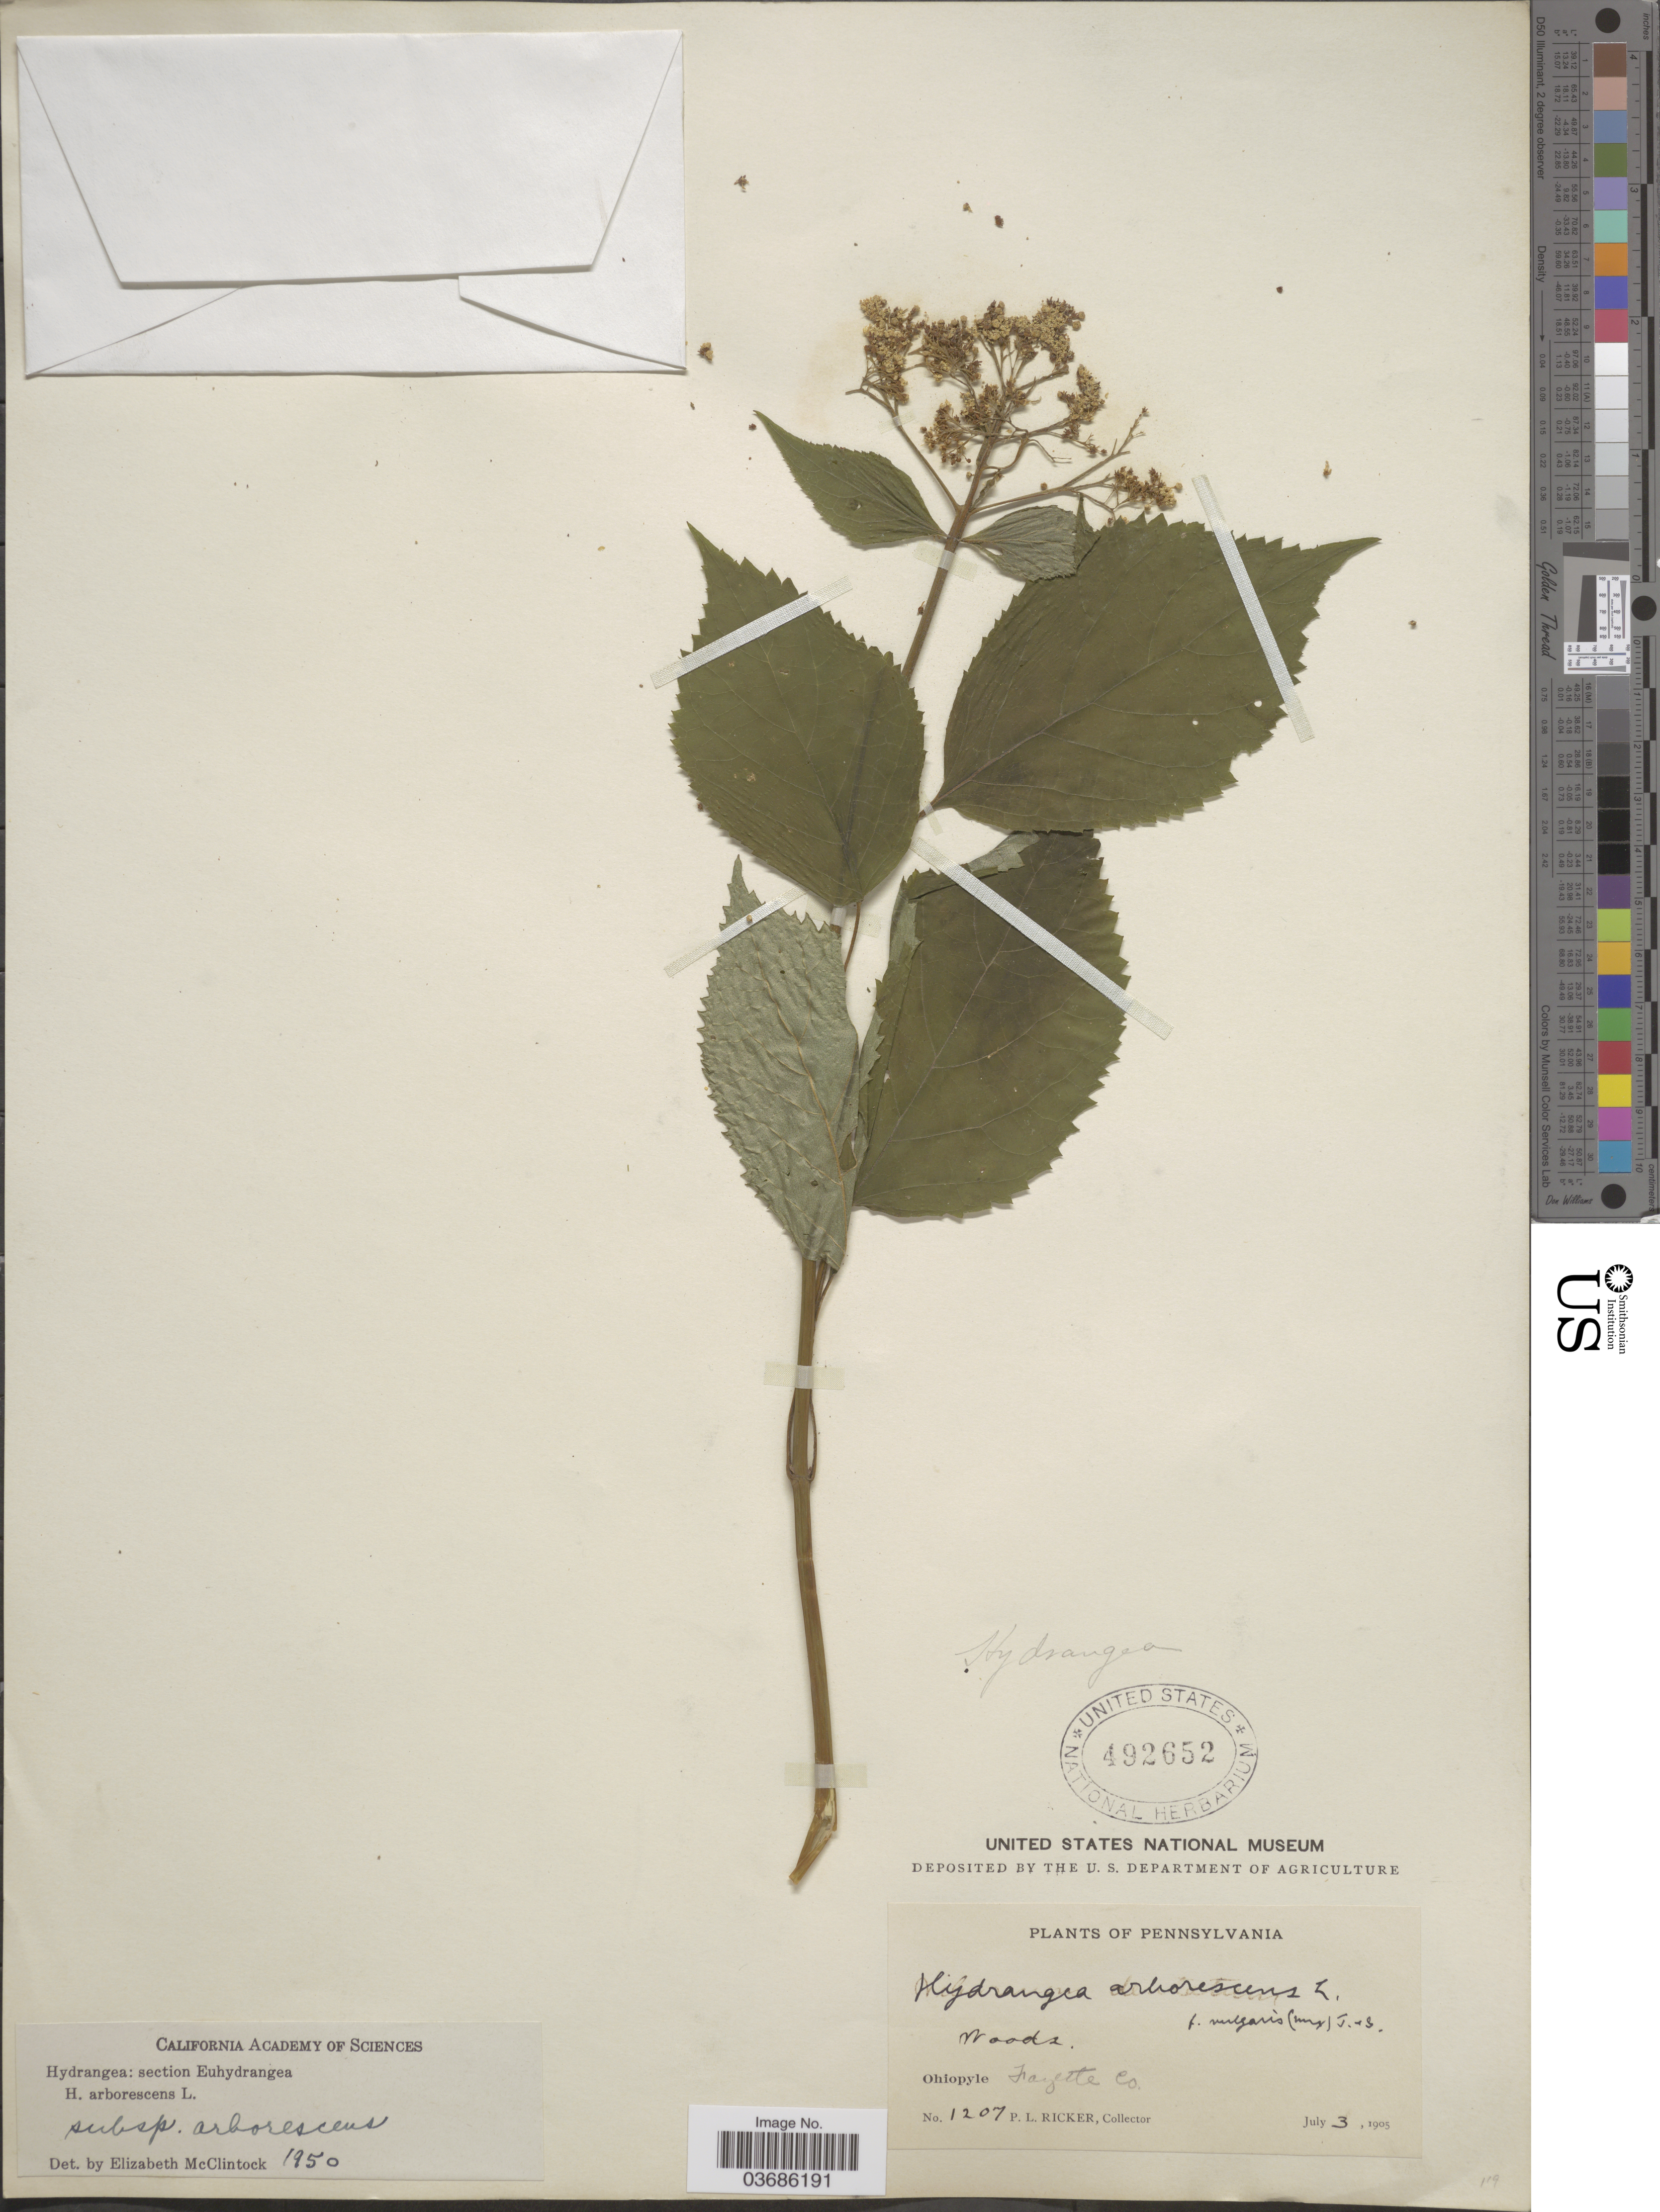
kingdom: Plantae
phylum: Tracheophyta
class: Magnoliopsida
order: Cornales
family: Hydrangeaceae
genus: Hydrangea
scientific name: Hydrangea arborescens subsp. arborescens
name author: L.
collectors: P. Ricker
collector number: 1207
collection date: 1905-07-03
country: United States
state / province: Pennsylvania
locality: Ohiopyle. Fayette Co.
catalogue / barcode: US 492652